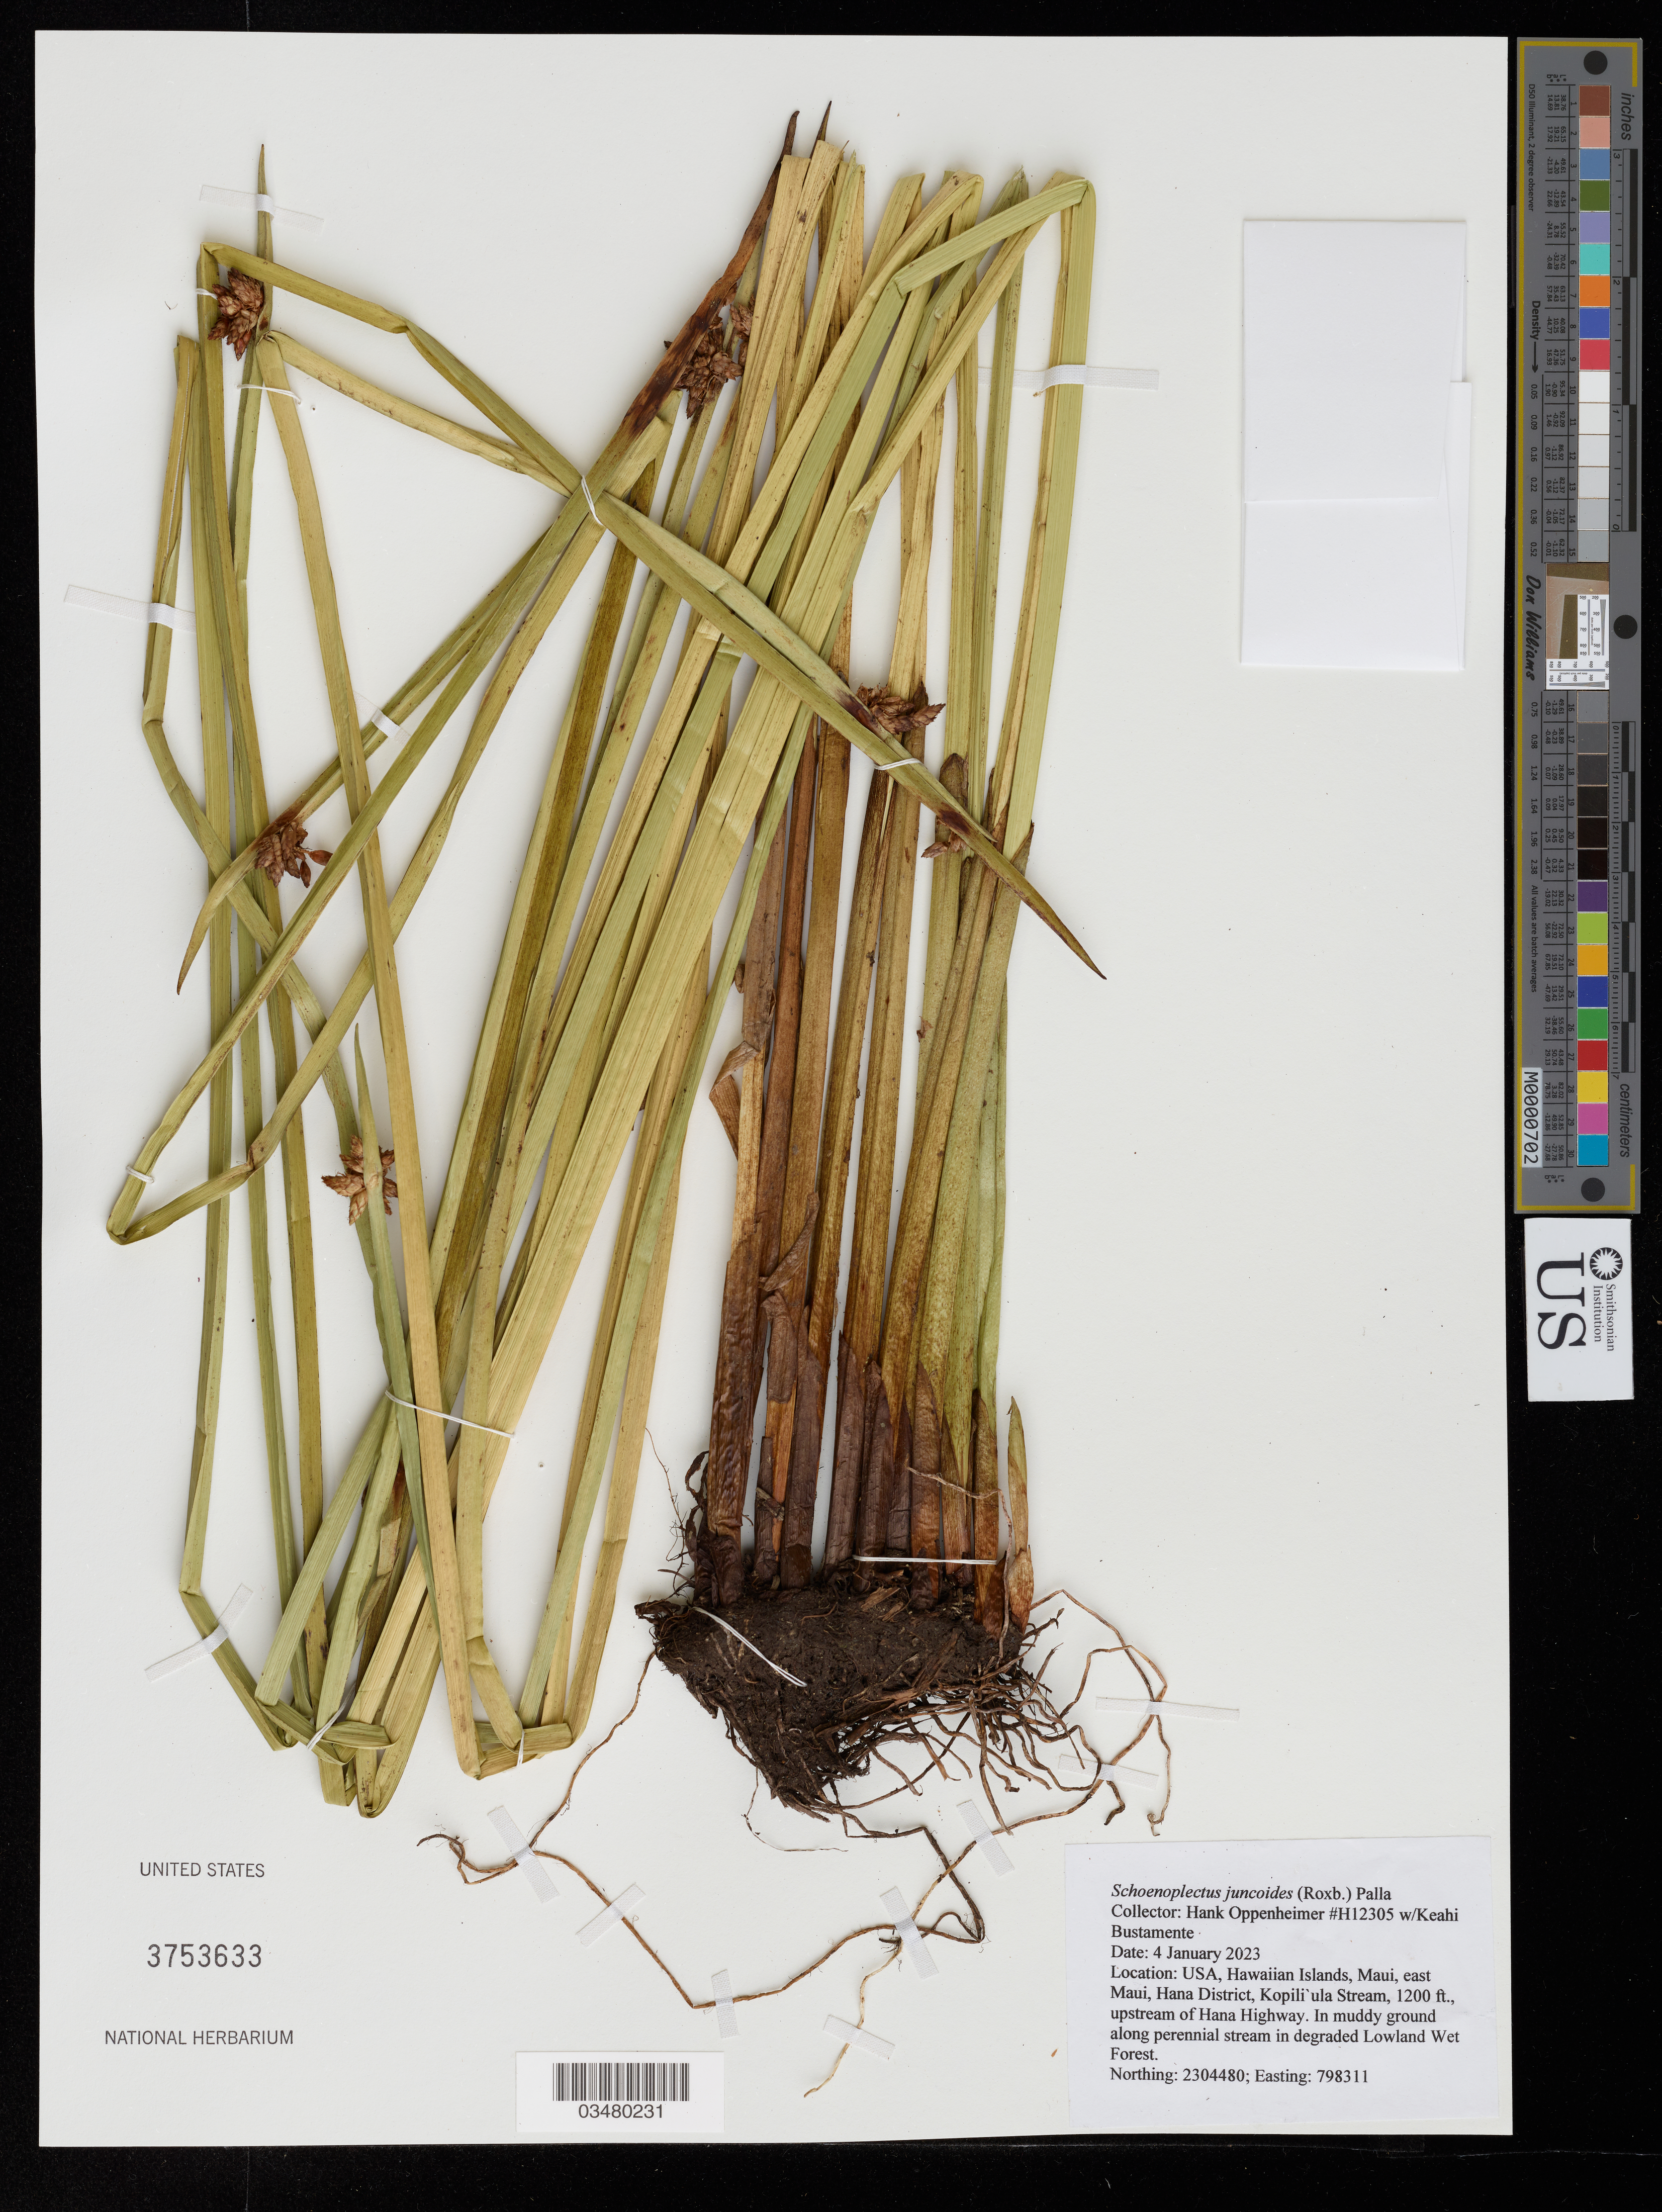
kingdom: Plantae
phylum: Tracheophyta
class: Liliopsida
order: Poales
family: Cyperaceae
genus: Schoenoplectiella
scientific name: Schoenoplectiella mucronata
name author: (L.) Jung & Choi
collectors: H. L. Oppenheimer & K. M. Bustamente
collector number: H12305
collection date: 2023-01-04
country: United States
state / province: Hawaii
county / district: Maui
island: Maui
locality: East Maui, Hana District, Kopili'ula Stream, upstream of Hana Highway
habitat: Muddy ground along perennial stream in degraded Lowland Wet Forest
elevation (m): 366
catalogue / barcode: US 3753633